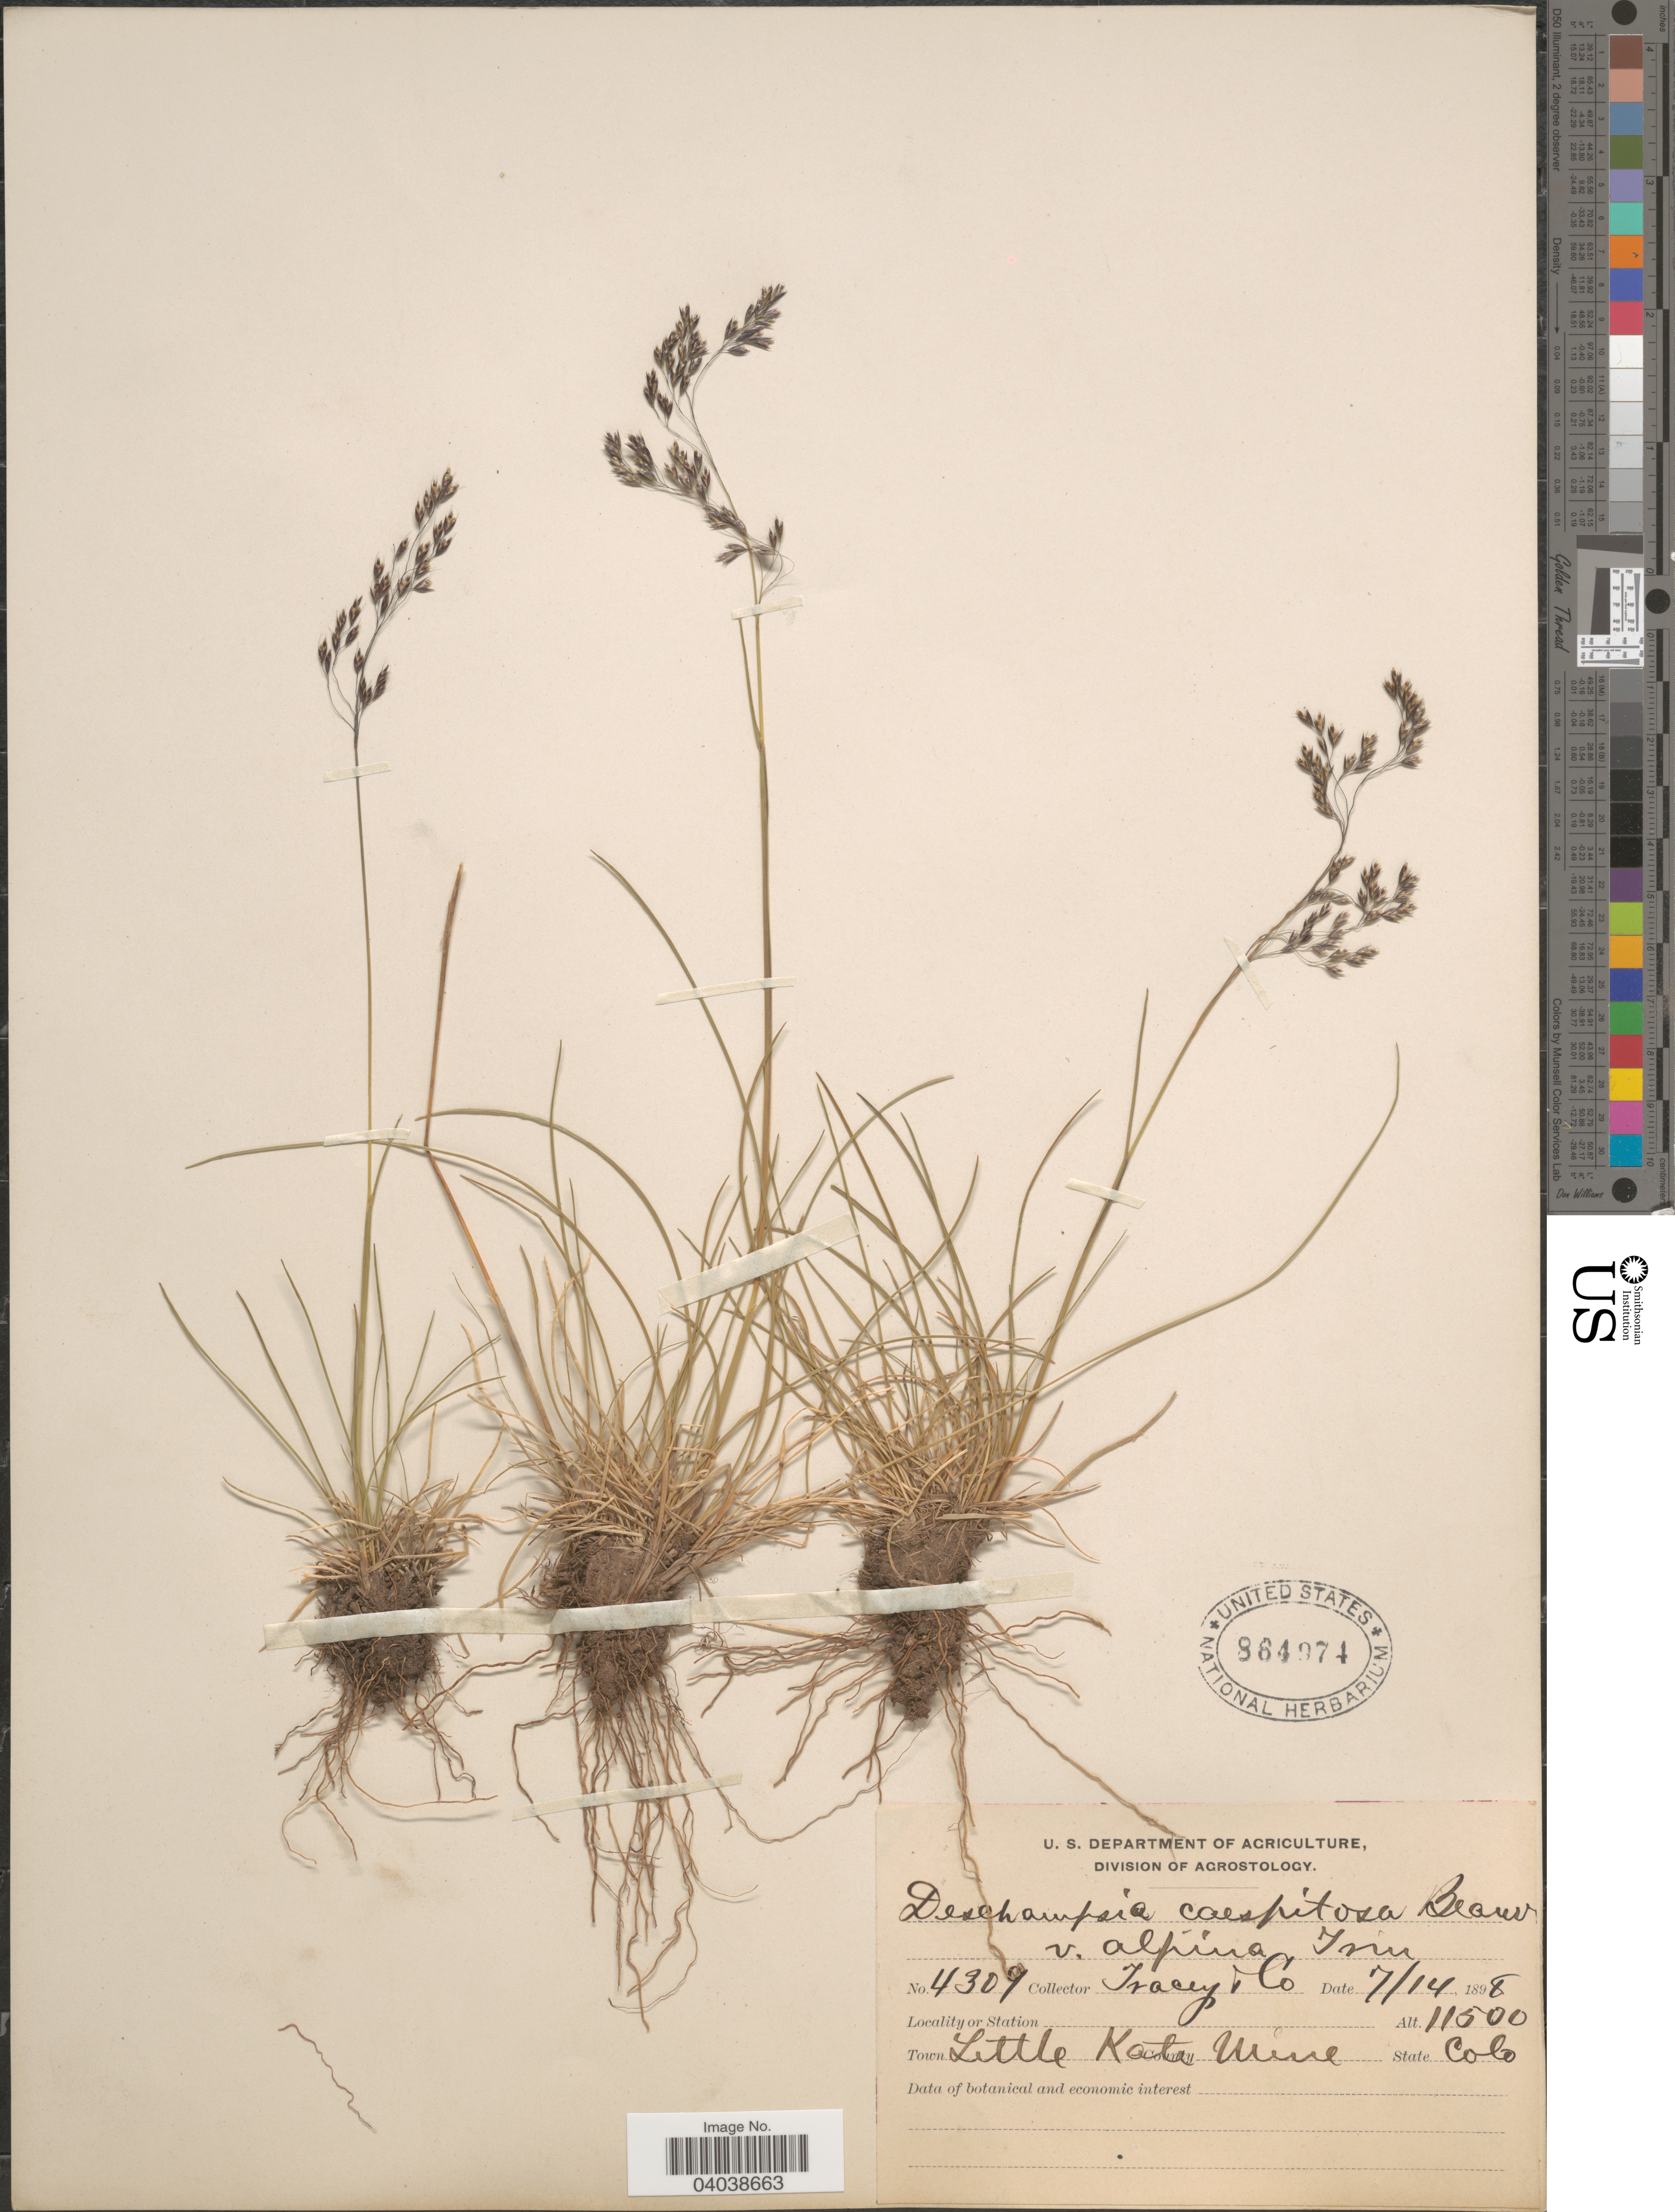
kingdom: Plantae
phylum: Tracheophyta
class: Liliopsida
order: Poales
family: Poaceae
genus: Deschampsia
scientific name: Deschampsia cespitosa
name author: (L.) P. Beauv.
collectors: Tracey & et al.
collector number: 4309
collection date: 1898-07-14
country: United States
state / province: Colorado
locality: Town Little Kate Mine.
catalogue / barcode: US 864974